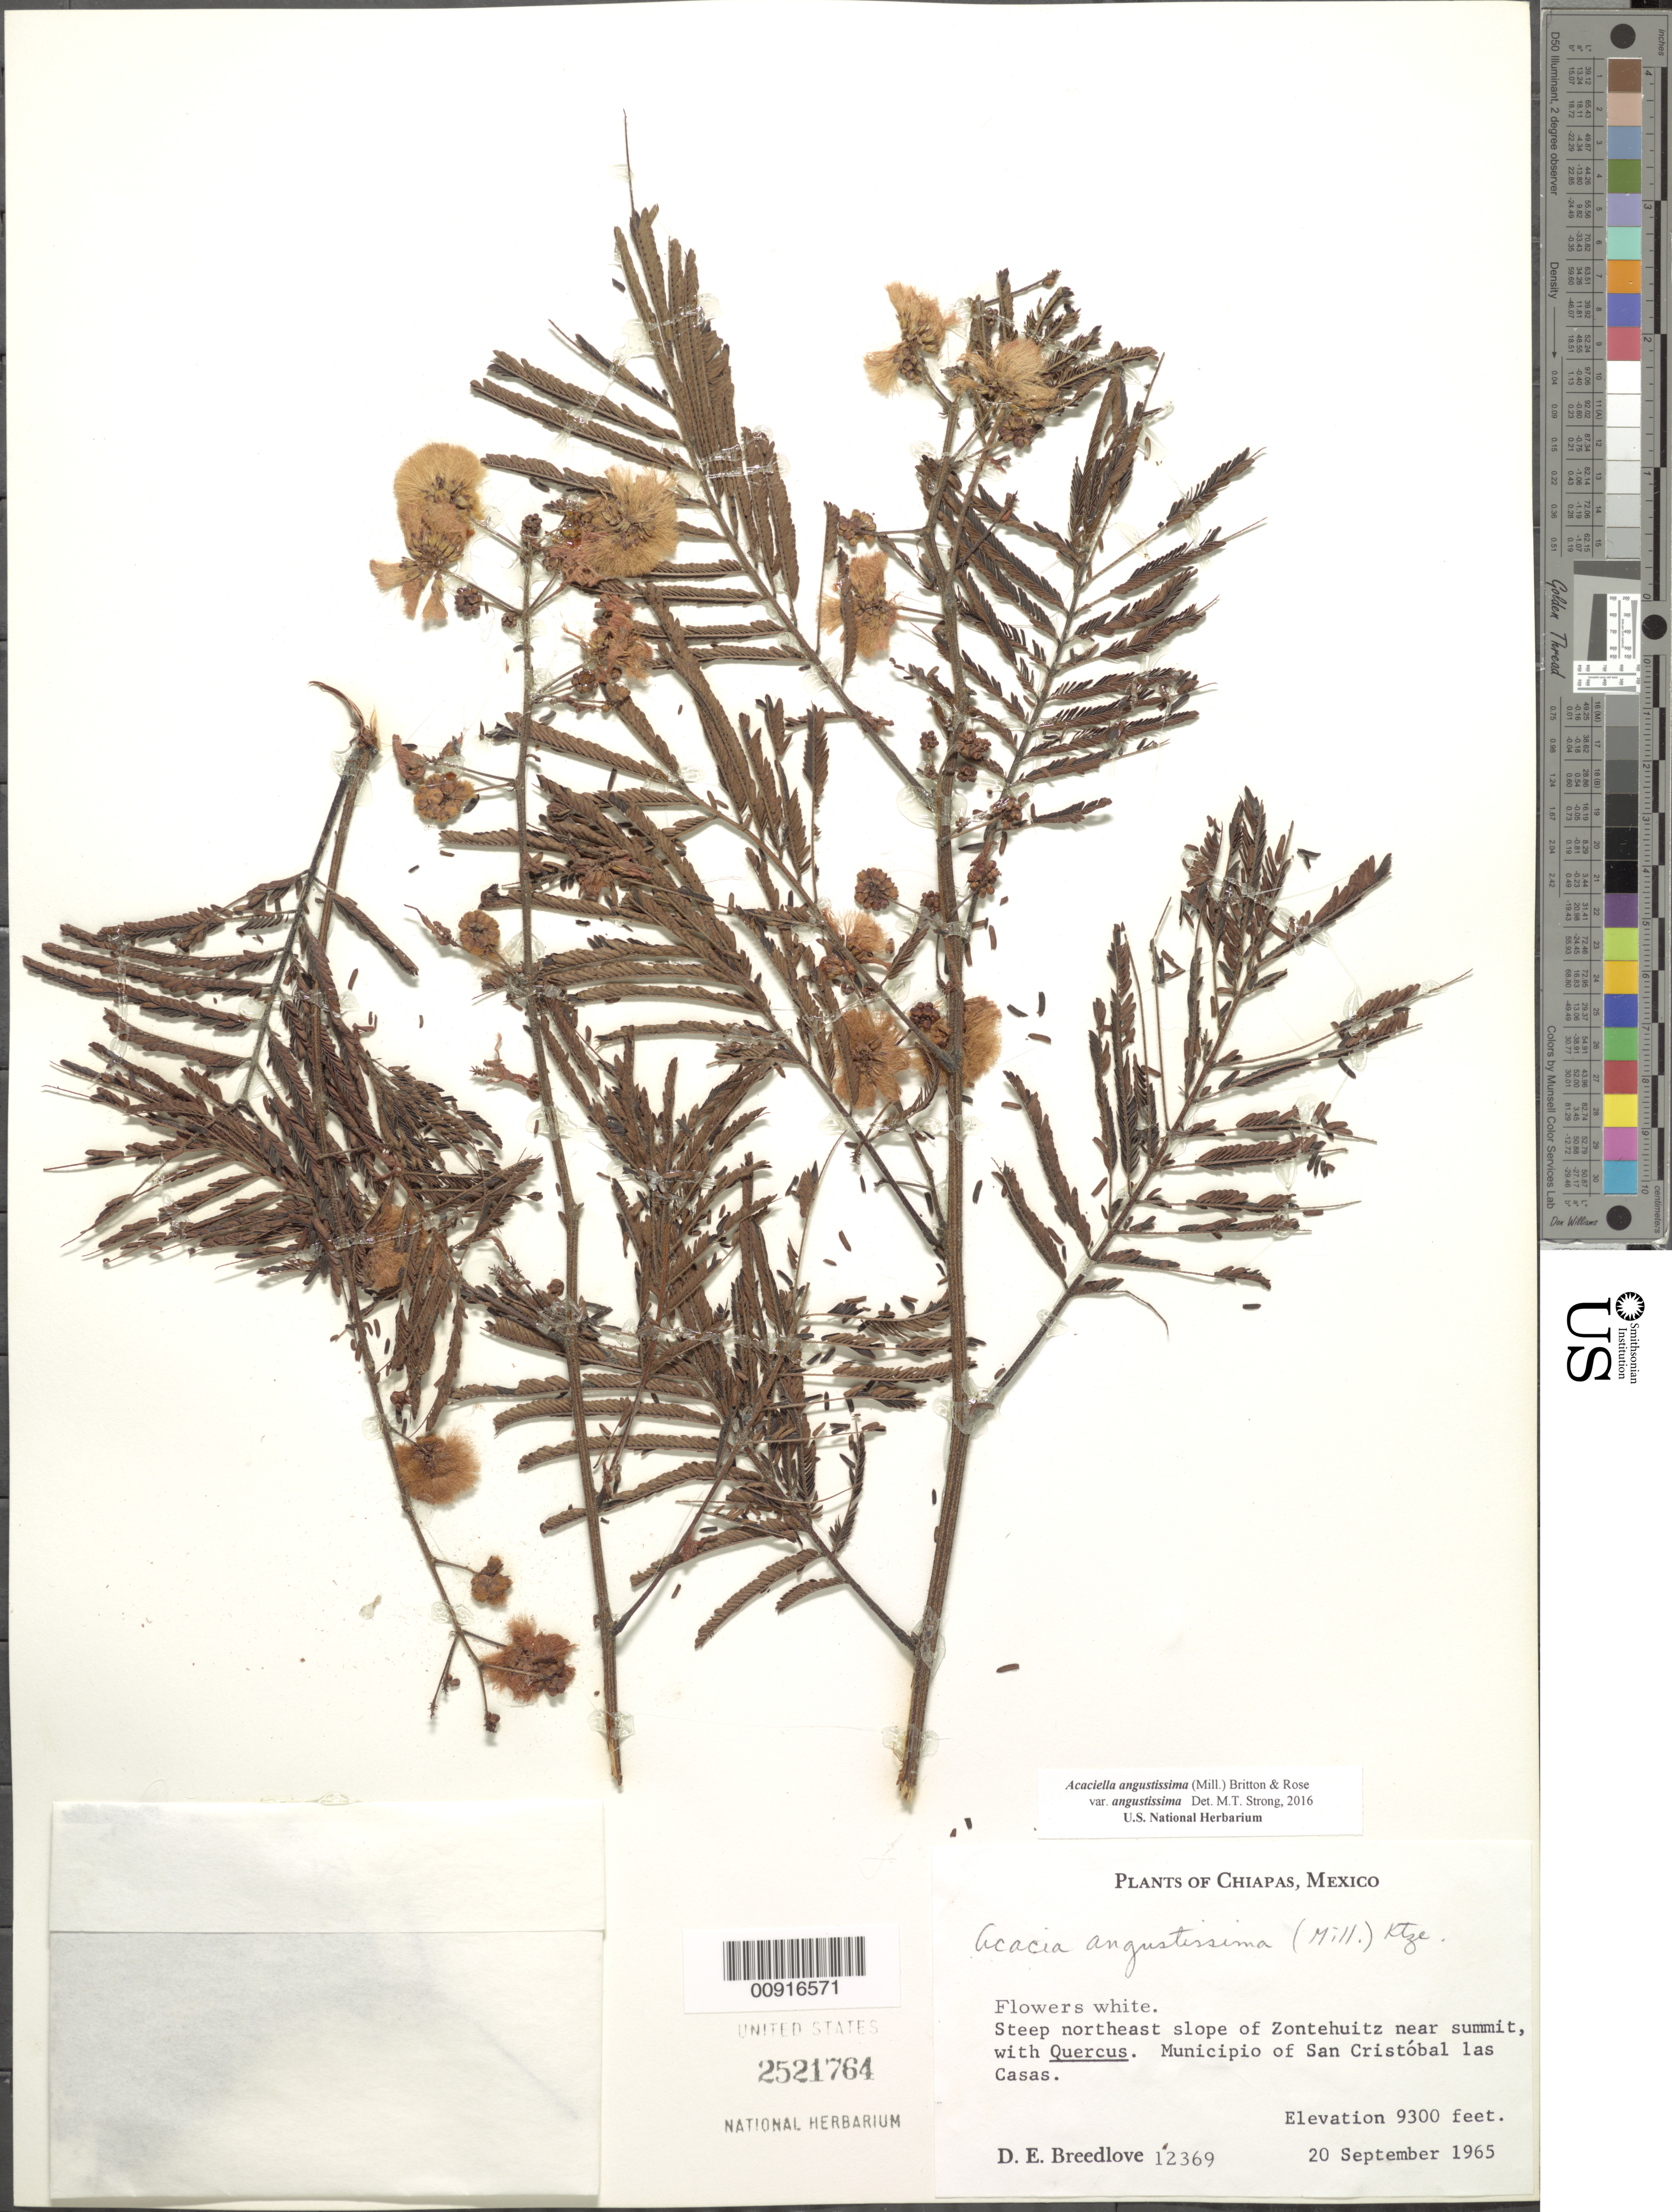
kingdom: Plantae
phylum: Tracheophyta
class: Magnoliopsida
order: Fabales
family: Fabaceae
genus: Acaciella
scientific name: Acaciella angustissima var. angustissima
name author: (Mill.) Britton & Rose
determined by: Strong, M. T., (US), Smithsonian Institution - National Museum of Natural History (UNITED STATES)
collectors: D. E. Breedlove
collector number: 12369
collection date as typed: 20 Sep 1965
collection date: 1965-09-20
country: Mexico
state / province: Chiapas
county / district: San Cristóbal de las Casas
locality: Zontehuitz near summit. Municipio of San Cristóbal las Casas, Chiapas.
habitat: Steep northeast slope with Quercus.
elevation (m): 2835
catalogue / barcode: US 2521764